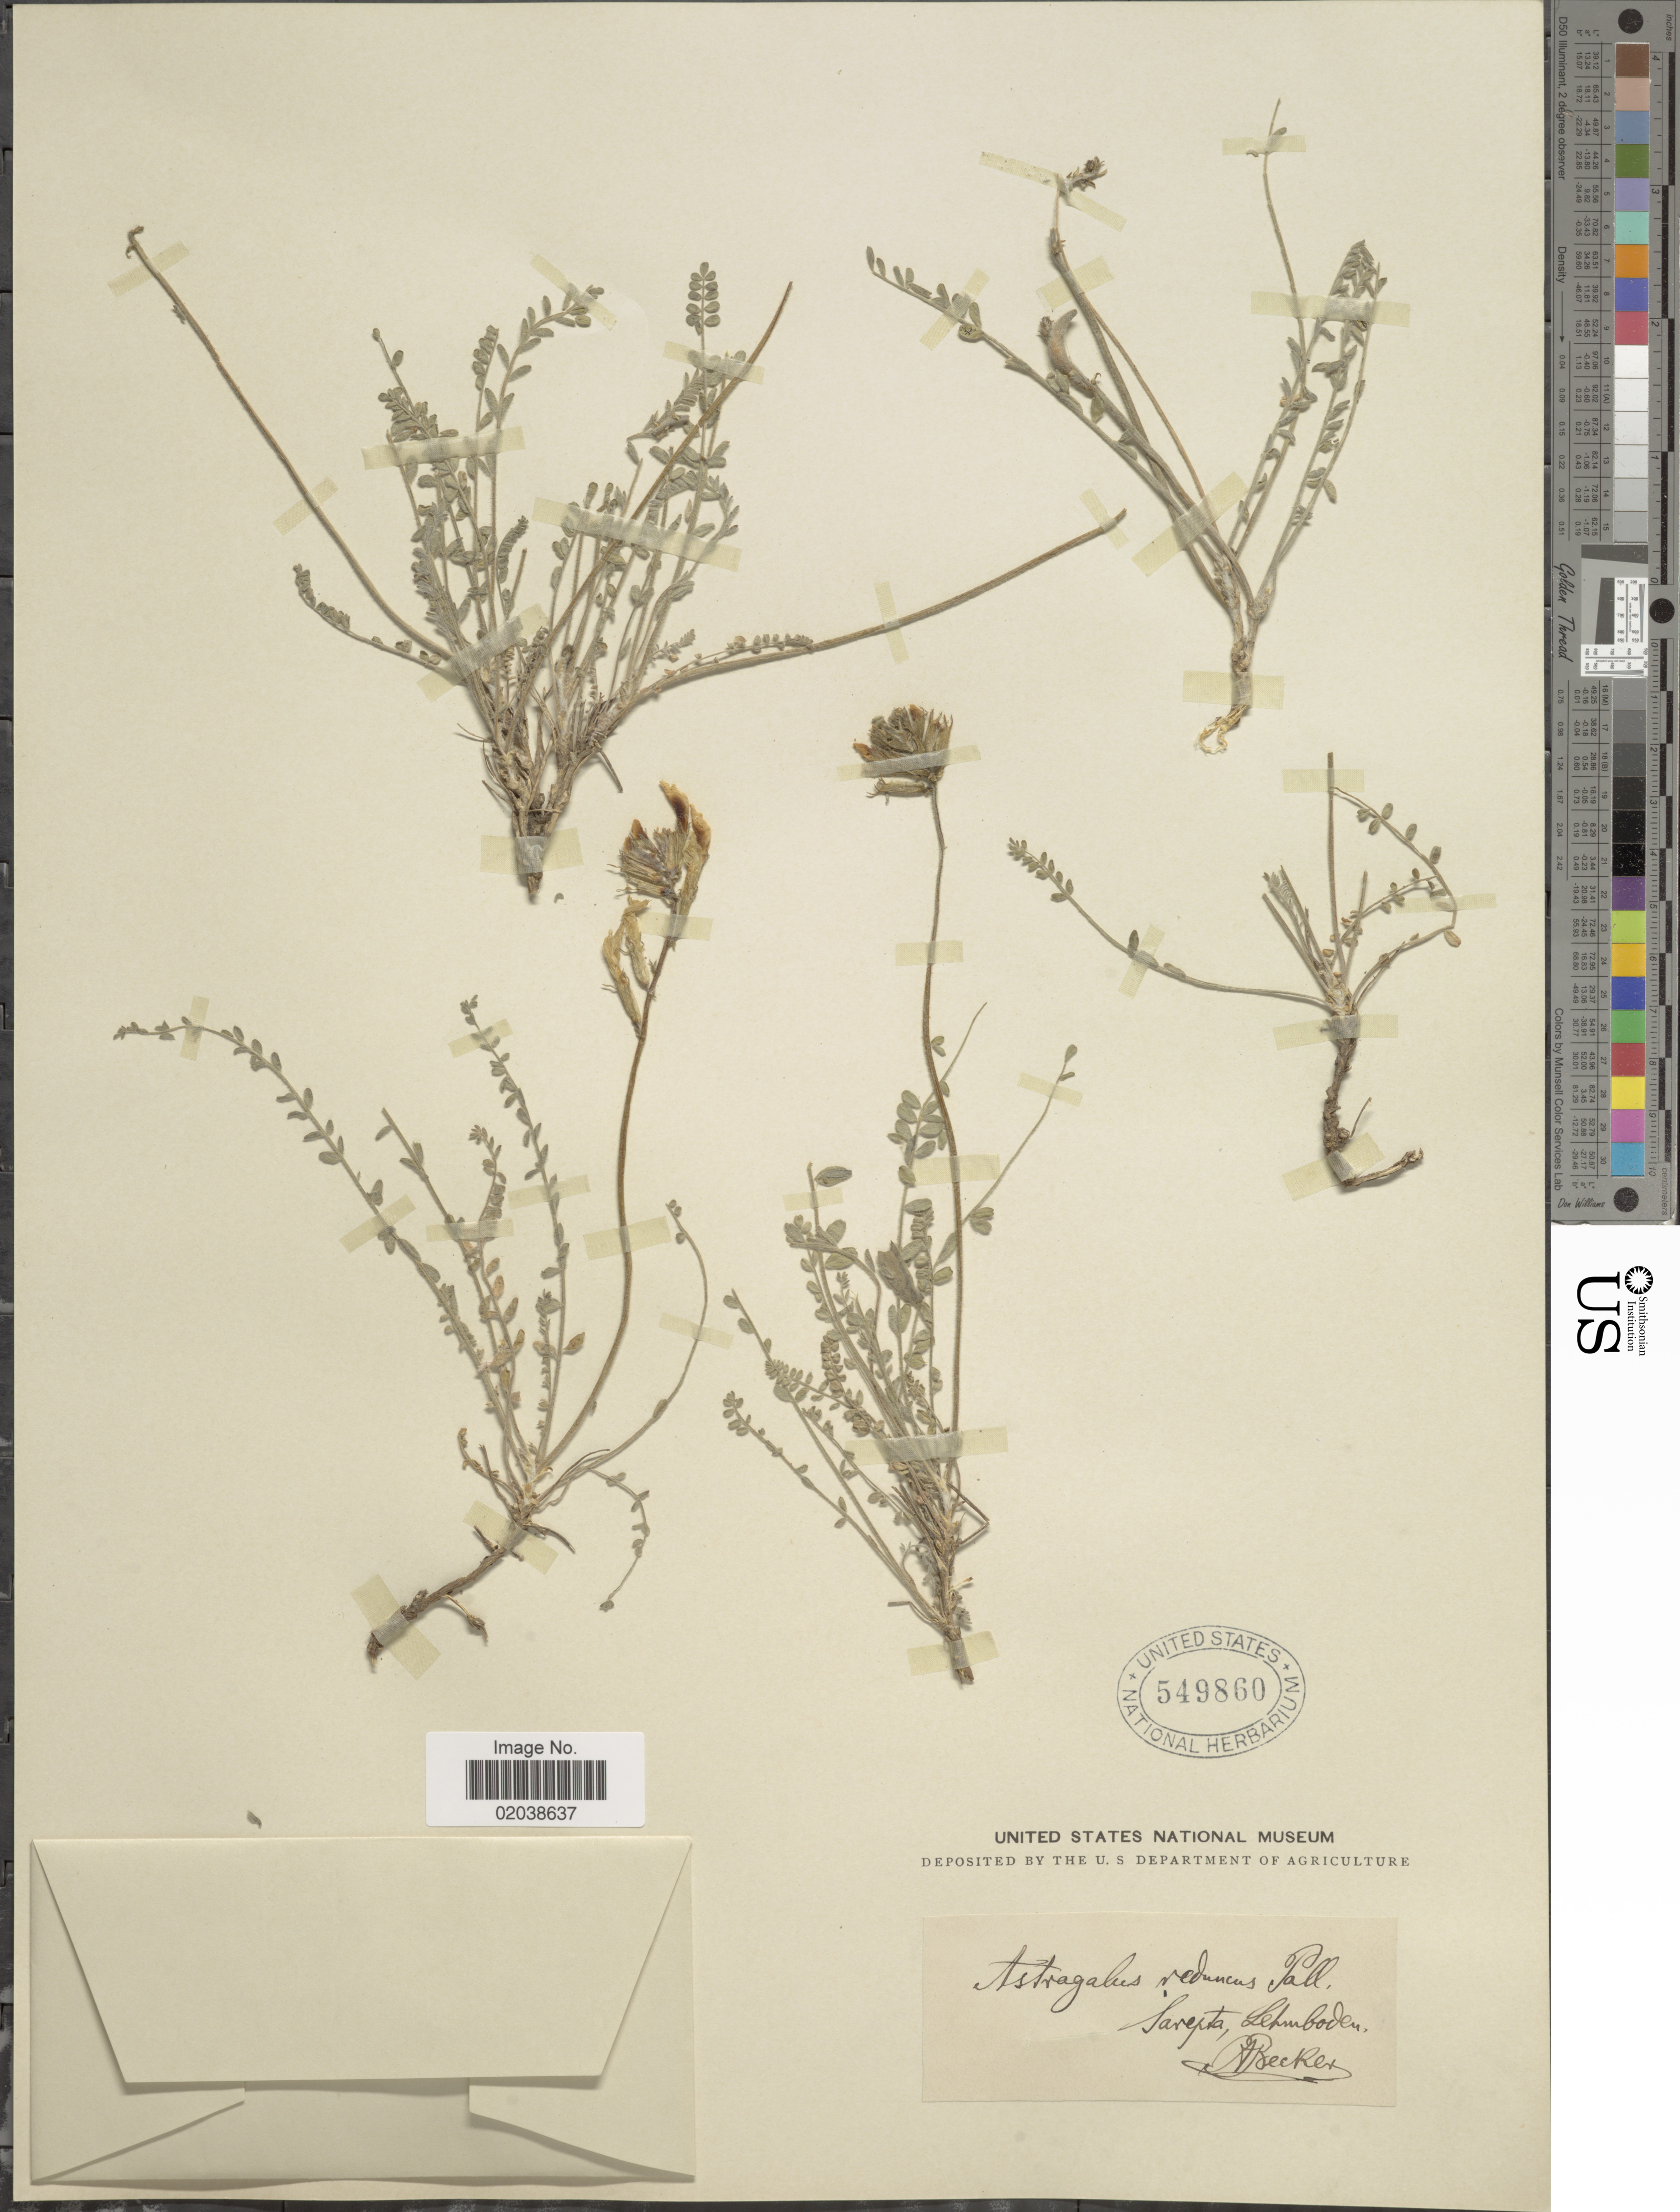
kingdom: Plantae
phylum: Tracheophyta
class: Magnoliopsida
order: Fabales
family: Fabaceae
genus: Astragalus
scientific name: Astragalus reduncus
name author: Pall.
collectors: A. Becker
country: Russian Federation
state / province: Volgograd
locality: Sarepta, Lehmböden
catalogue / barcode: US 549860